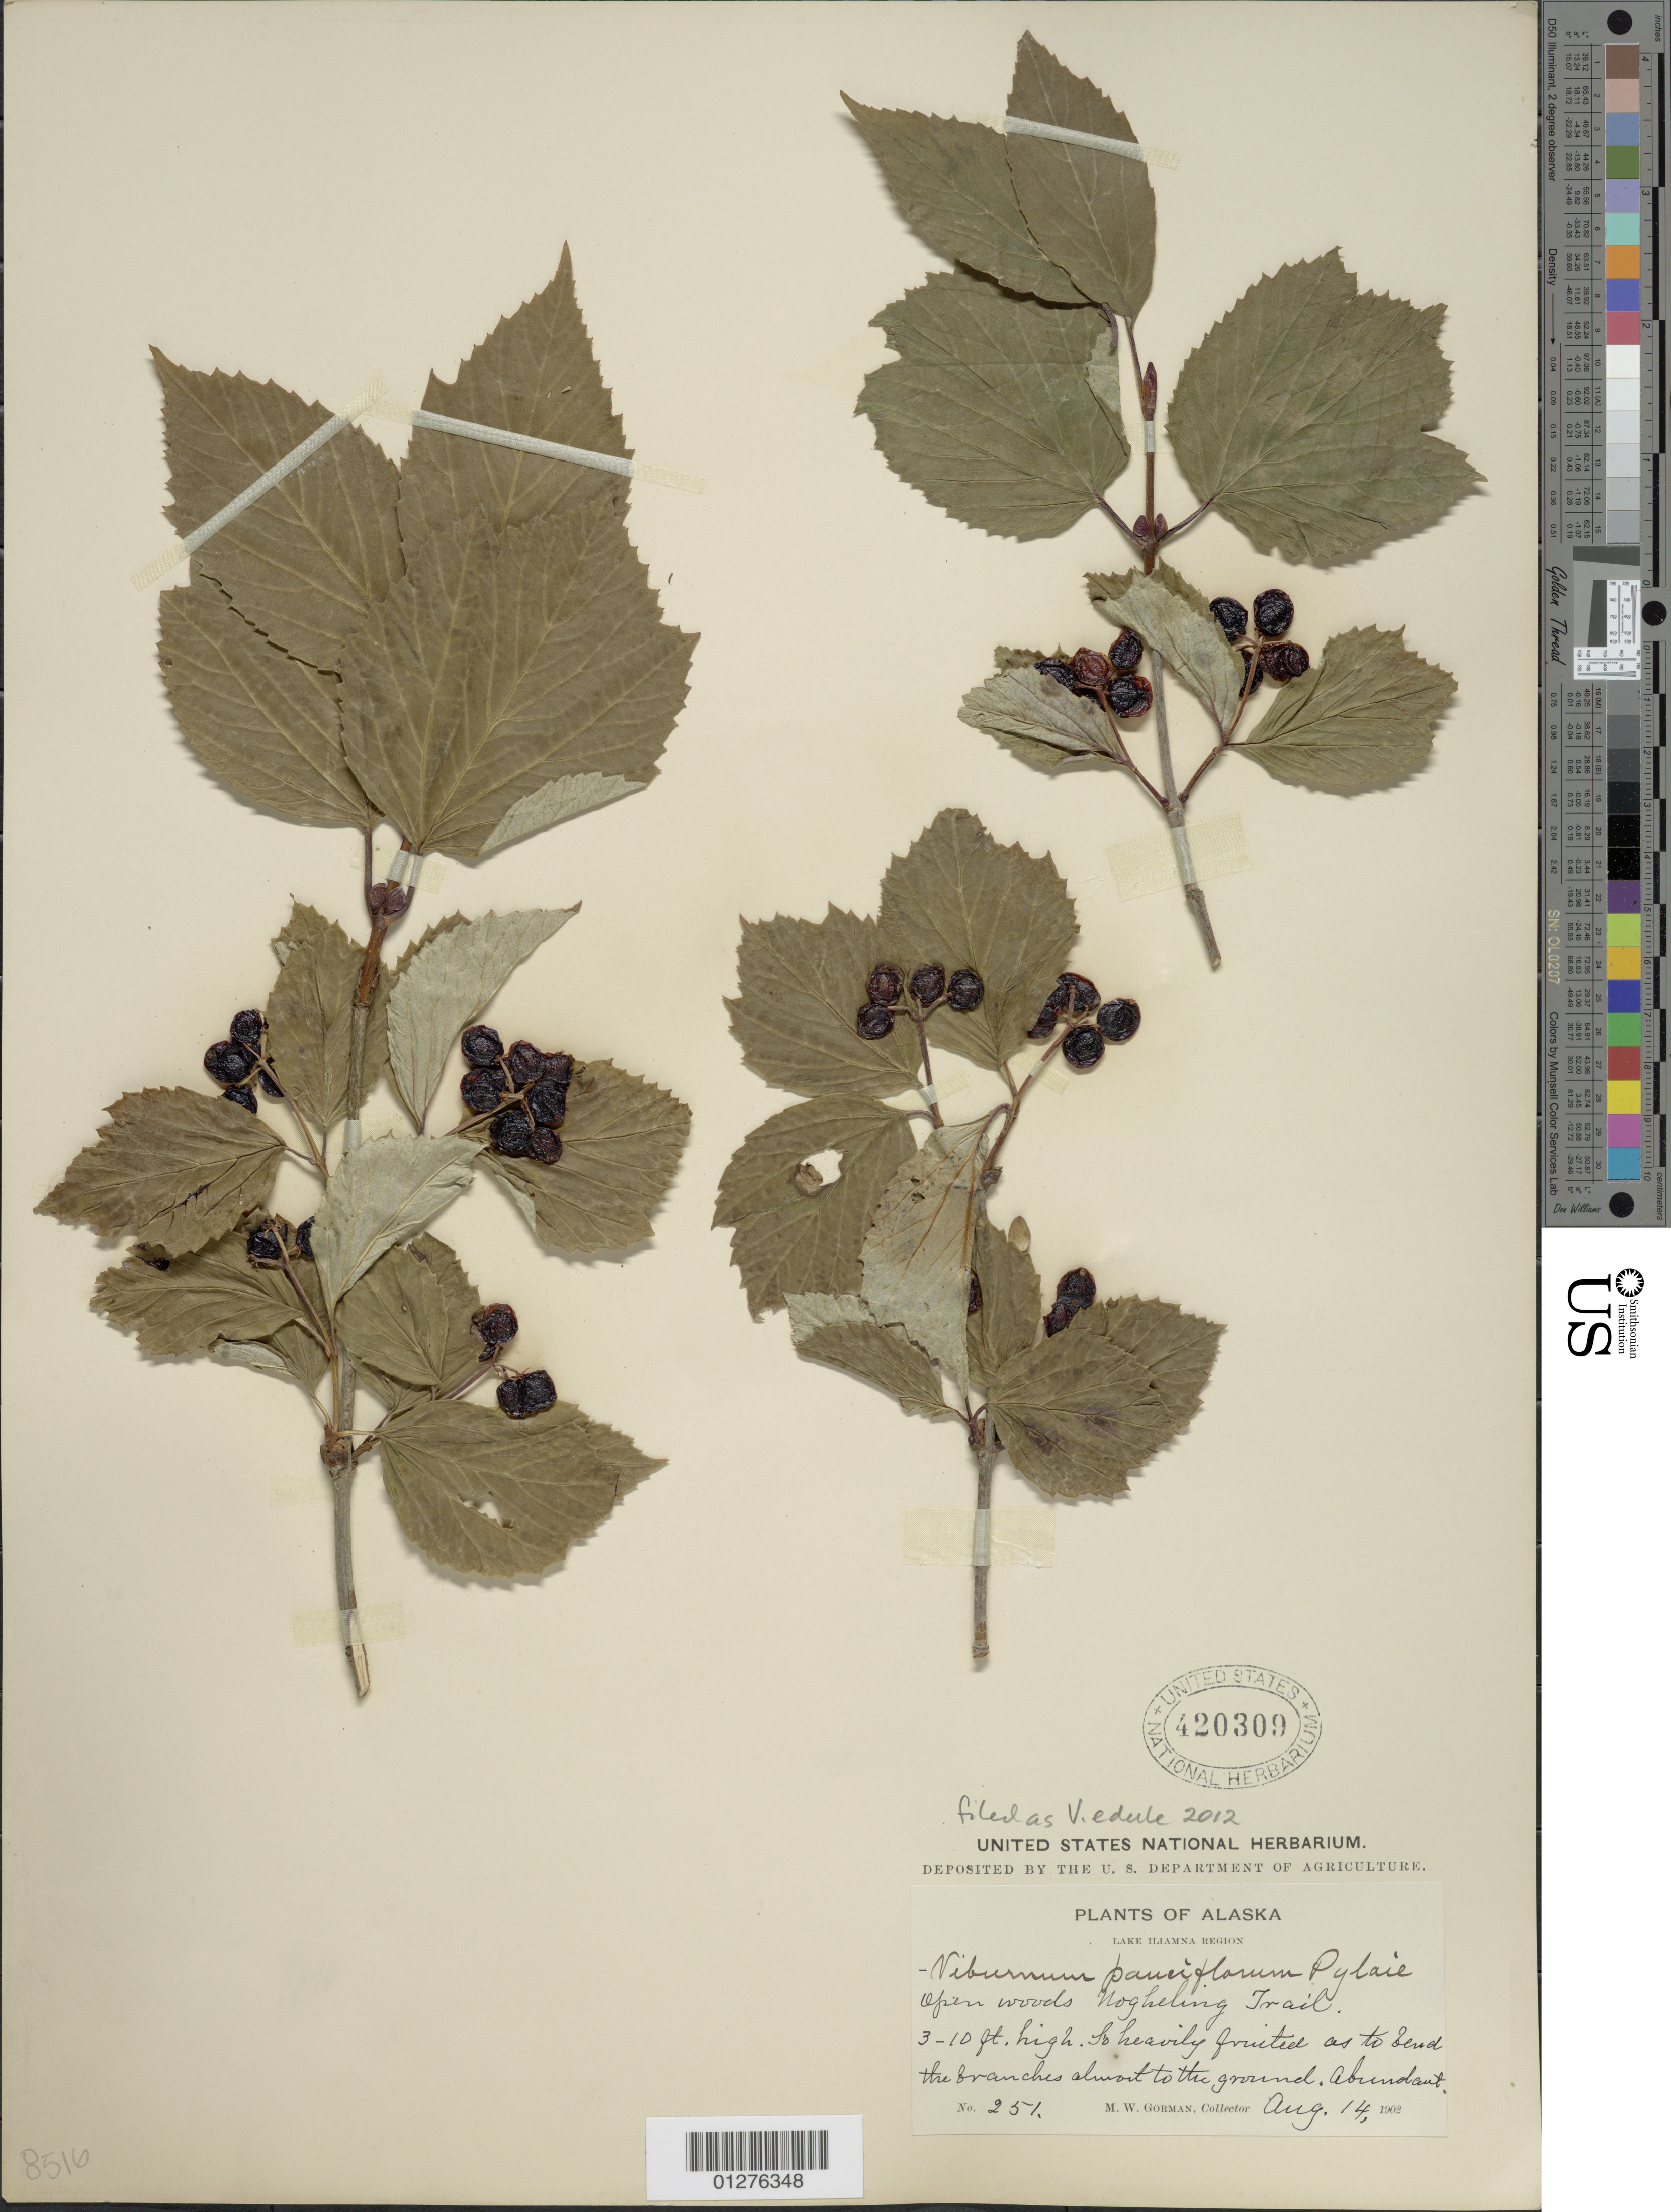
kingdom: Plantae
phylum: Tracheophyta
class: Magnoliopsida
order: Dipsacales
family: Viburnaceae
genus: Viburnum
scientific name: Viburnum edule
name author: (Michx.) Raf.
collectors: M. W. Gorman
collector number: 251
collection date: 1902-08-14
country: United States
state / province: Alaska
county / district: Lake And Peninsula Borough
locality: Nogheling Trail, Lake Iliamna Region.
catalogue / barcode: US 420309